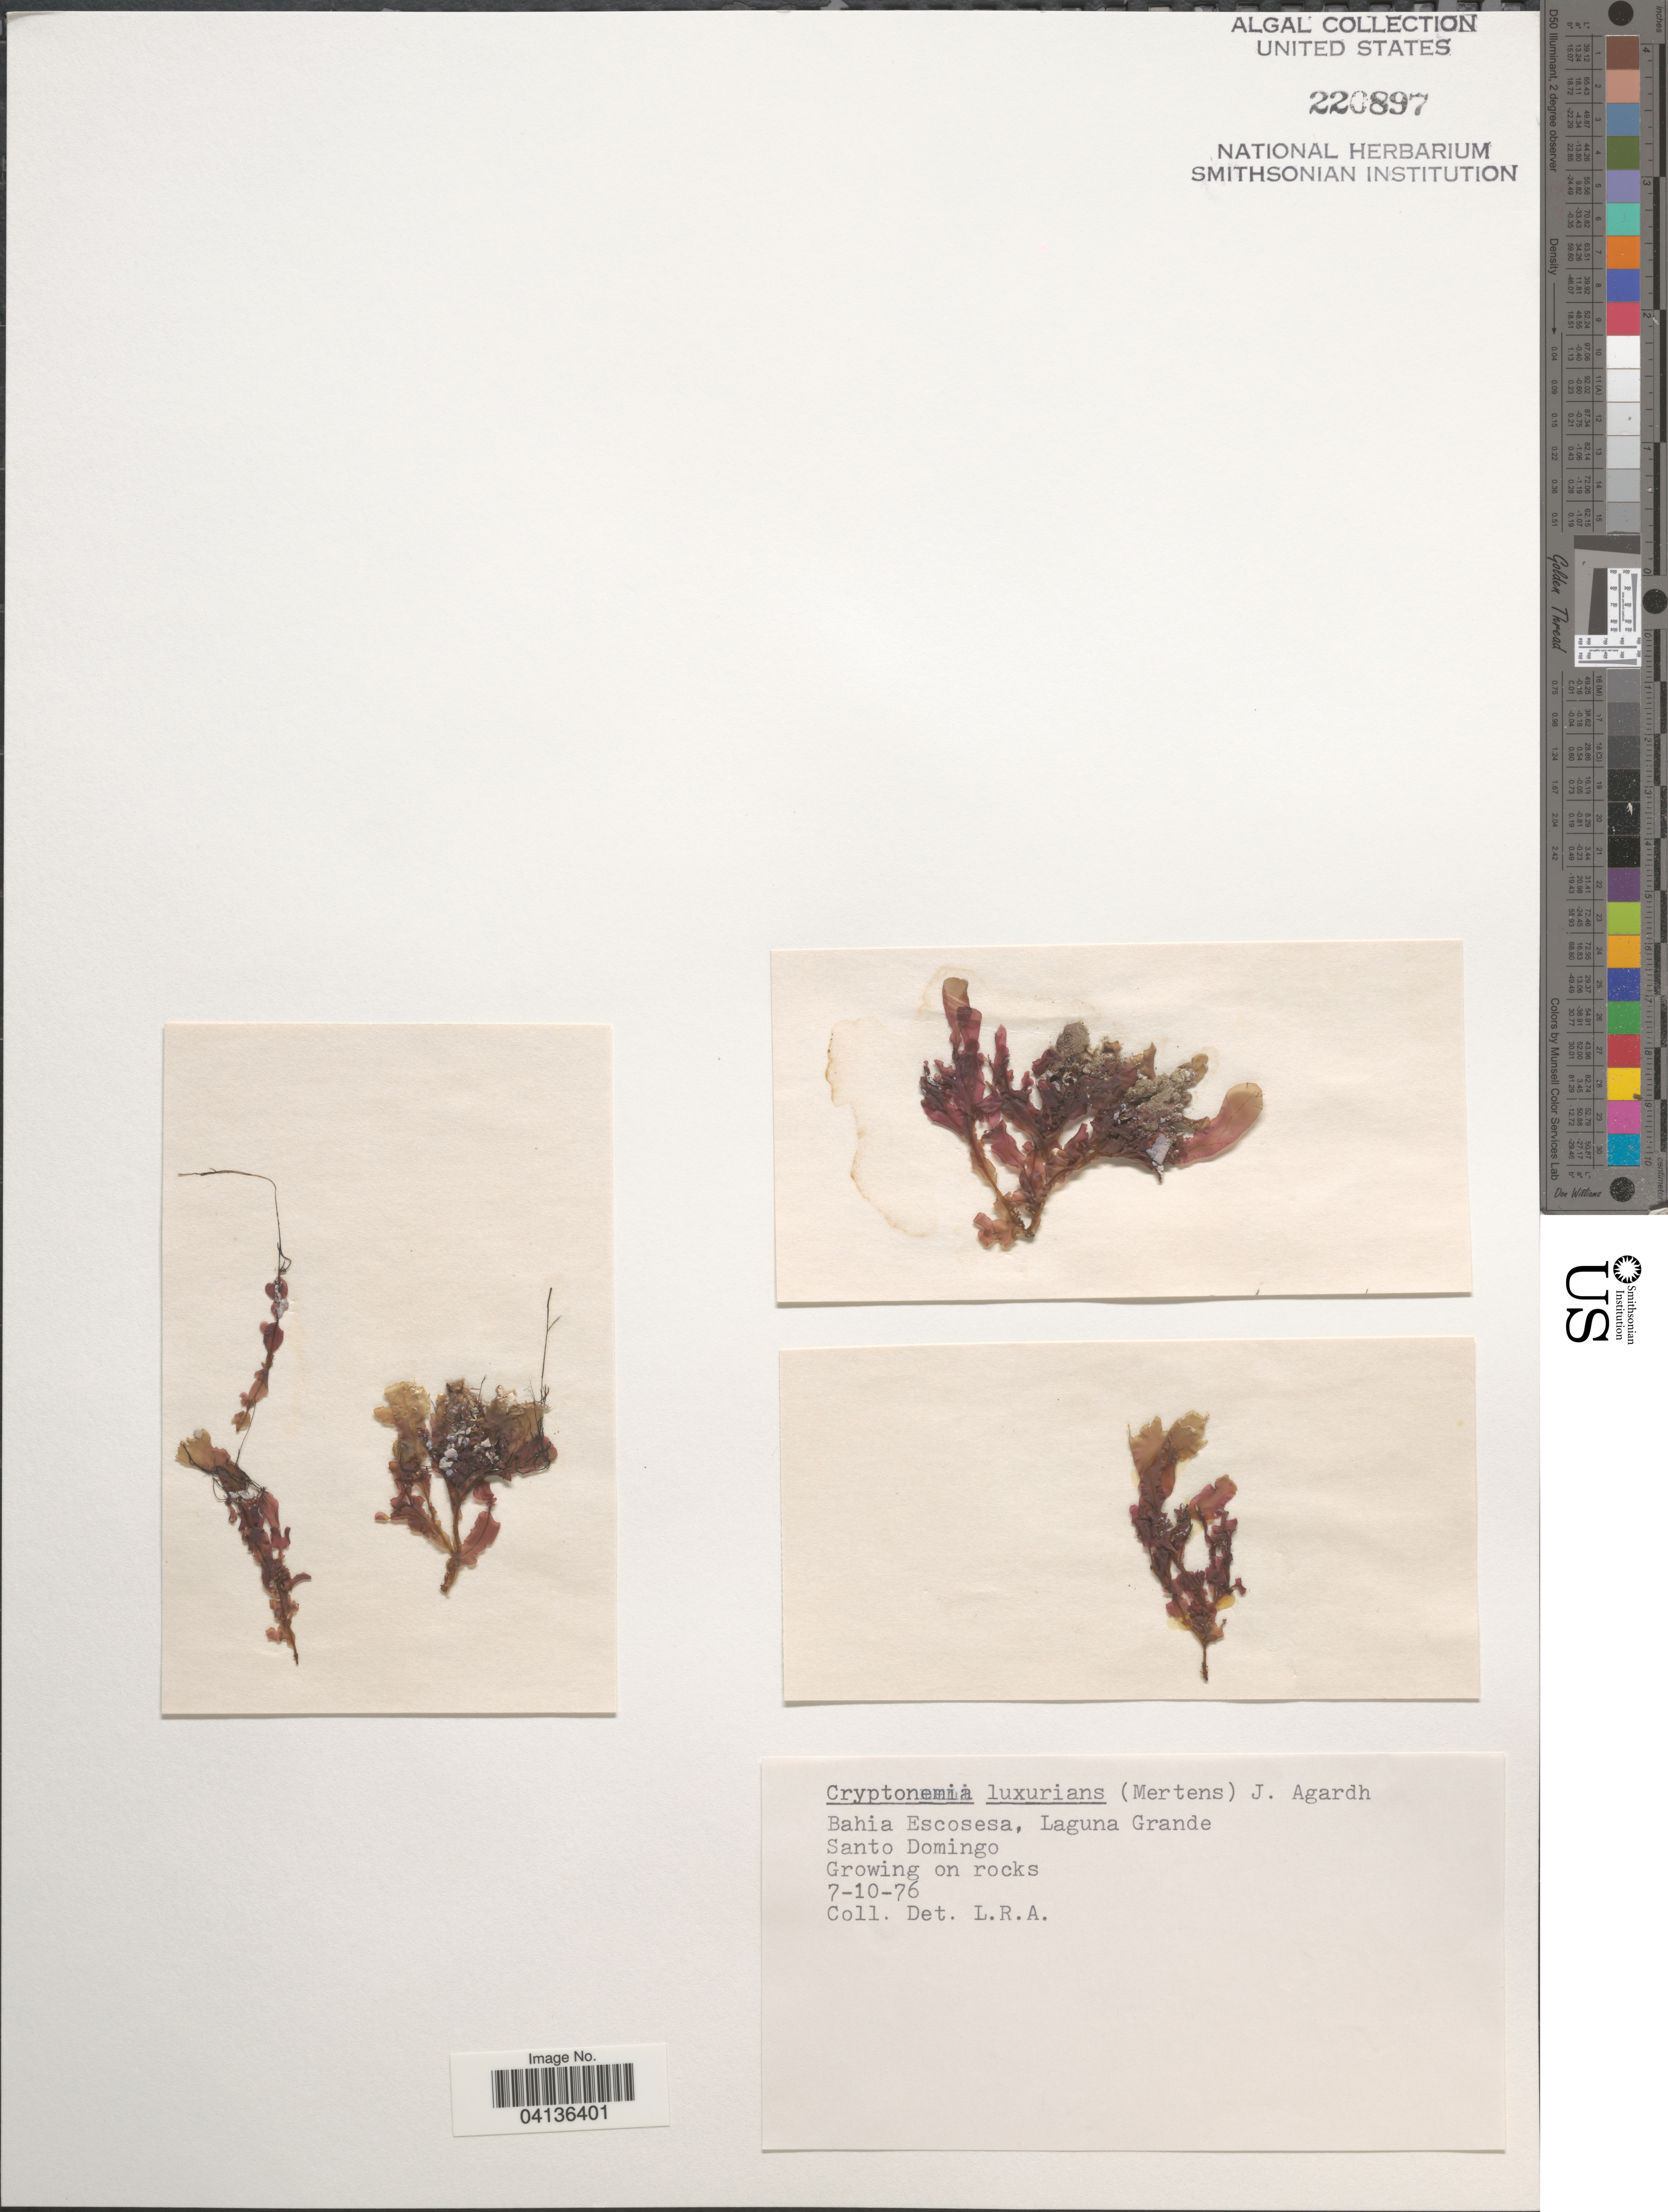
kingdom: Plantae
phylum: Rhodophyta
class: Florideophyceae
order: Halymeniales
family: Halymeniaceae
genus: Cryptonemia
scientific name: Cryptonemia seminervis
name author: (C. Agardh) J. Agardh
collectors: L. R. A.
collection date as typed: Transcribed d/m/y: 7/10/76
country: Dominican Republic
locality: Bahia Escosesa, Laguna Grande Santo Domingo.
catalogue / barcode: US 220897